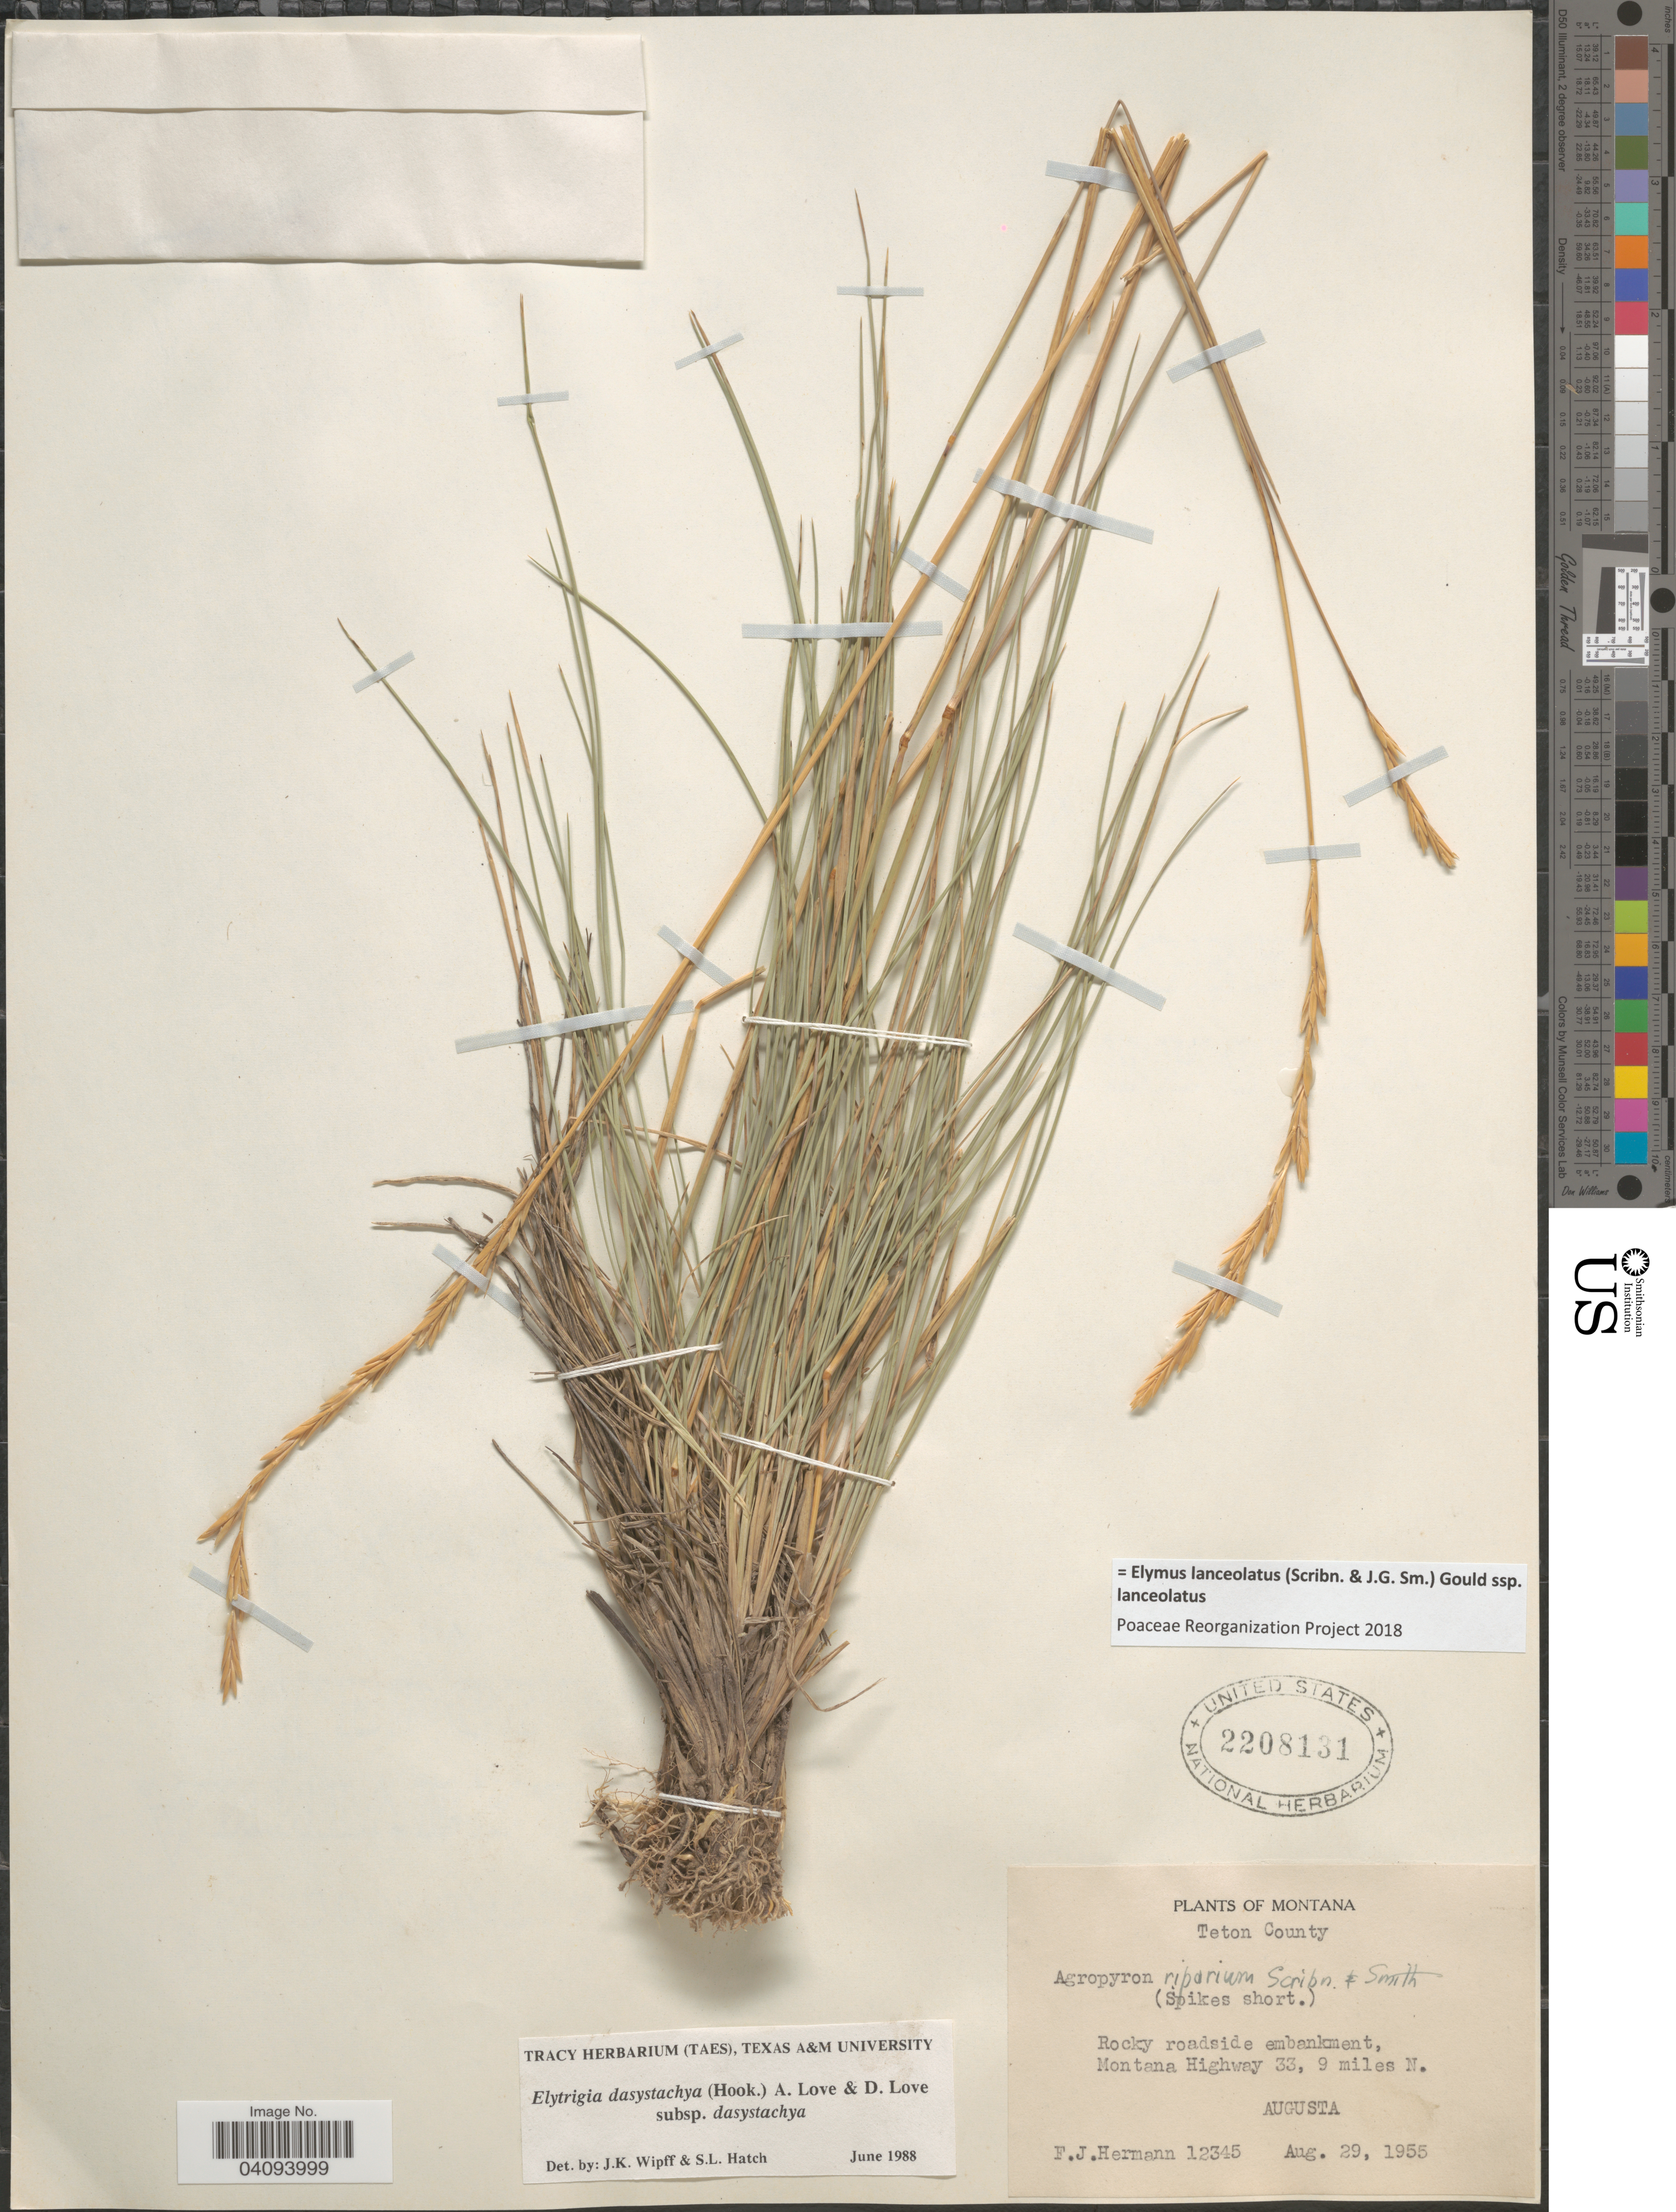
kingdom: Plantae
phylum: Tracheophyta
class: Liliopsida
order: Poales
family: Poaceae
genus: Elymus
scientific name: Elymus lanceolatus subsp. lanceolatus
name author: (Scribn. & J.G. Sm.) Gould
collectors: F. J. Hermann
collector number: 12345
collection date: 1955-08-29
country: United States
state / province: Montana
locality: Teton County. Rocky roadside embankment, Montana Highway 33, 9 miles N. Augusta.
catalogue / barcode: US 2208131